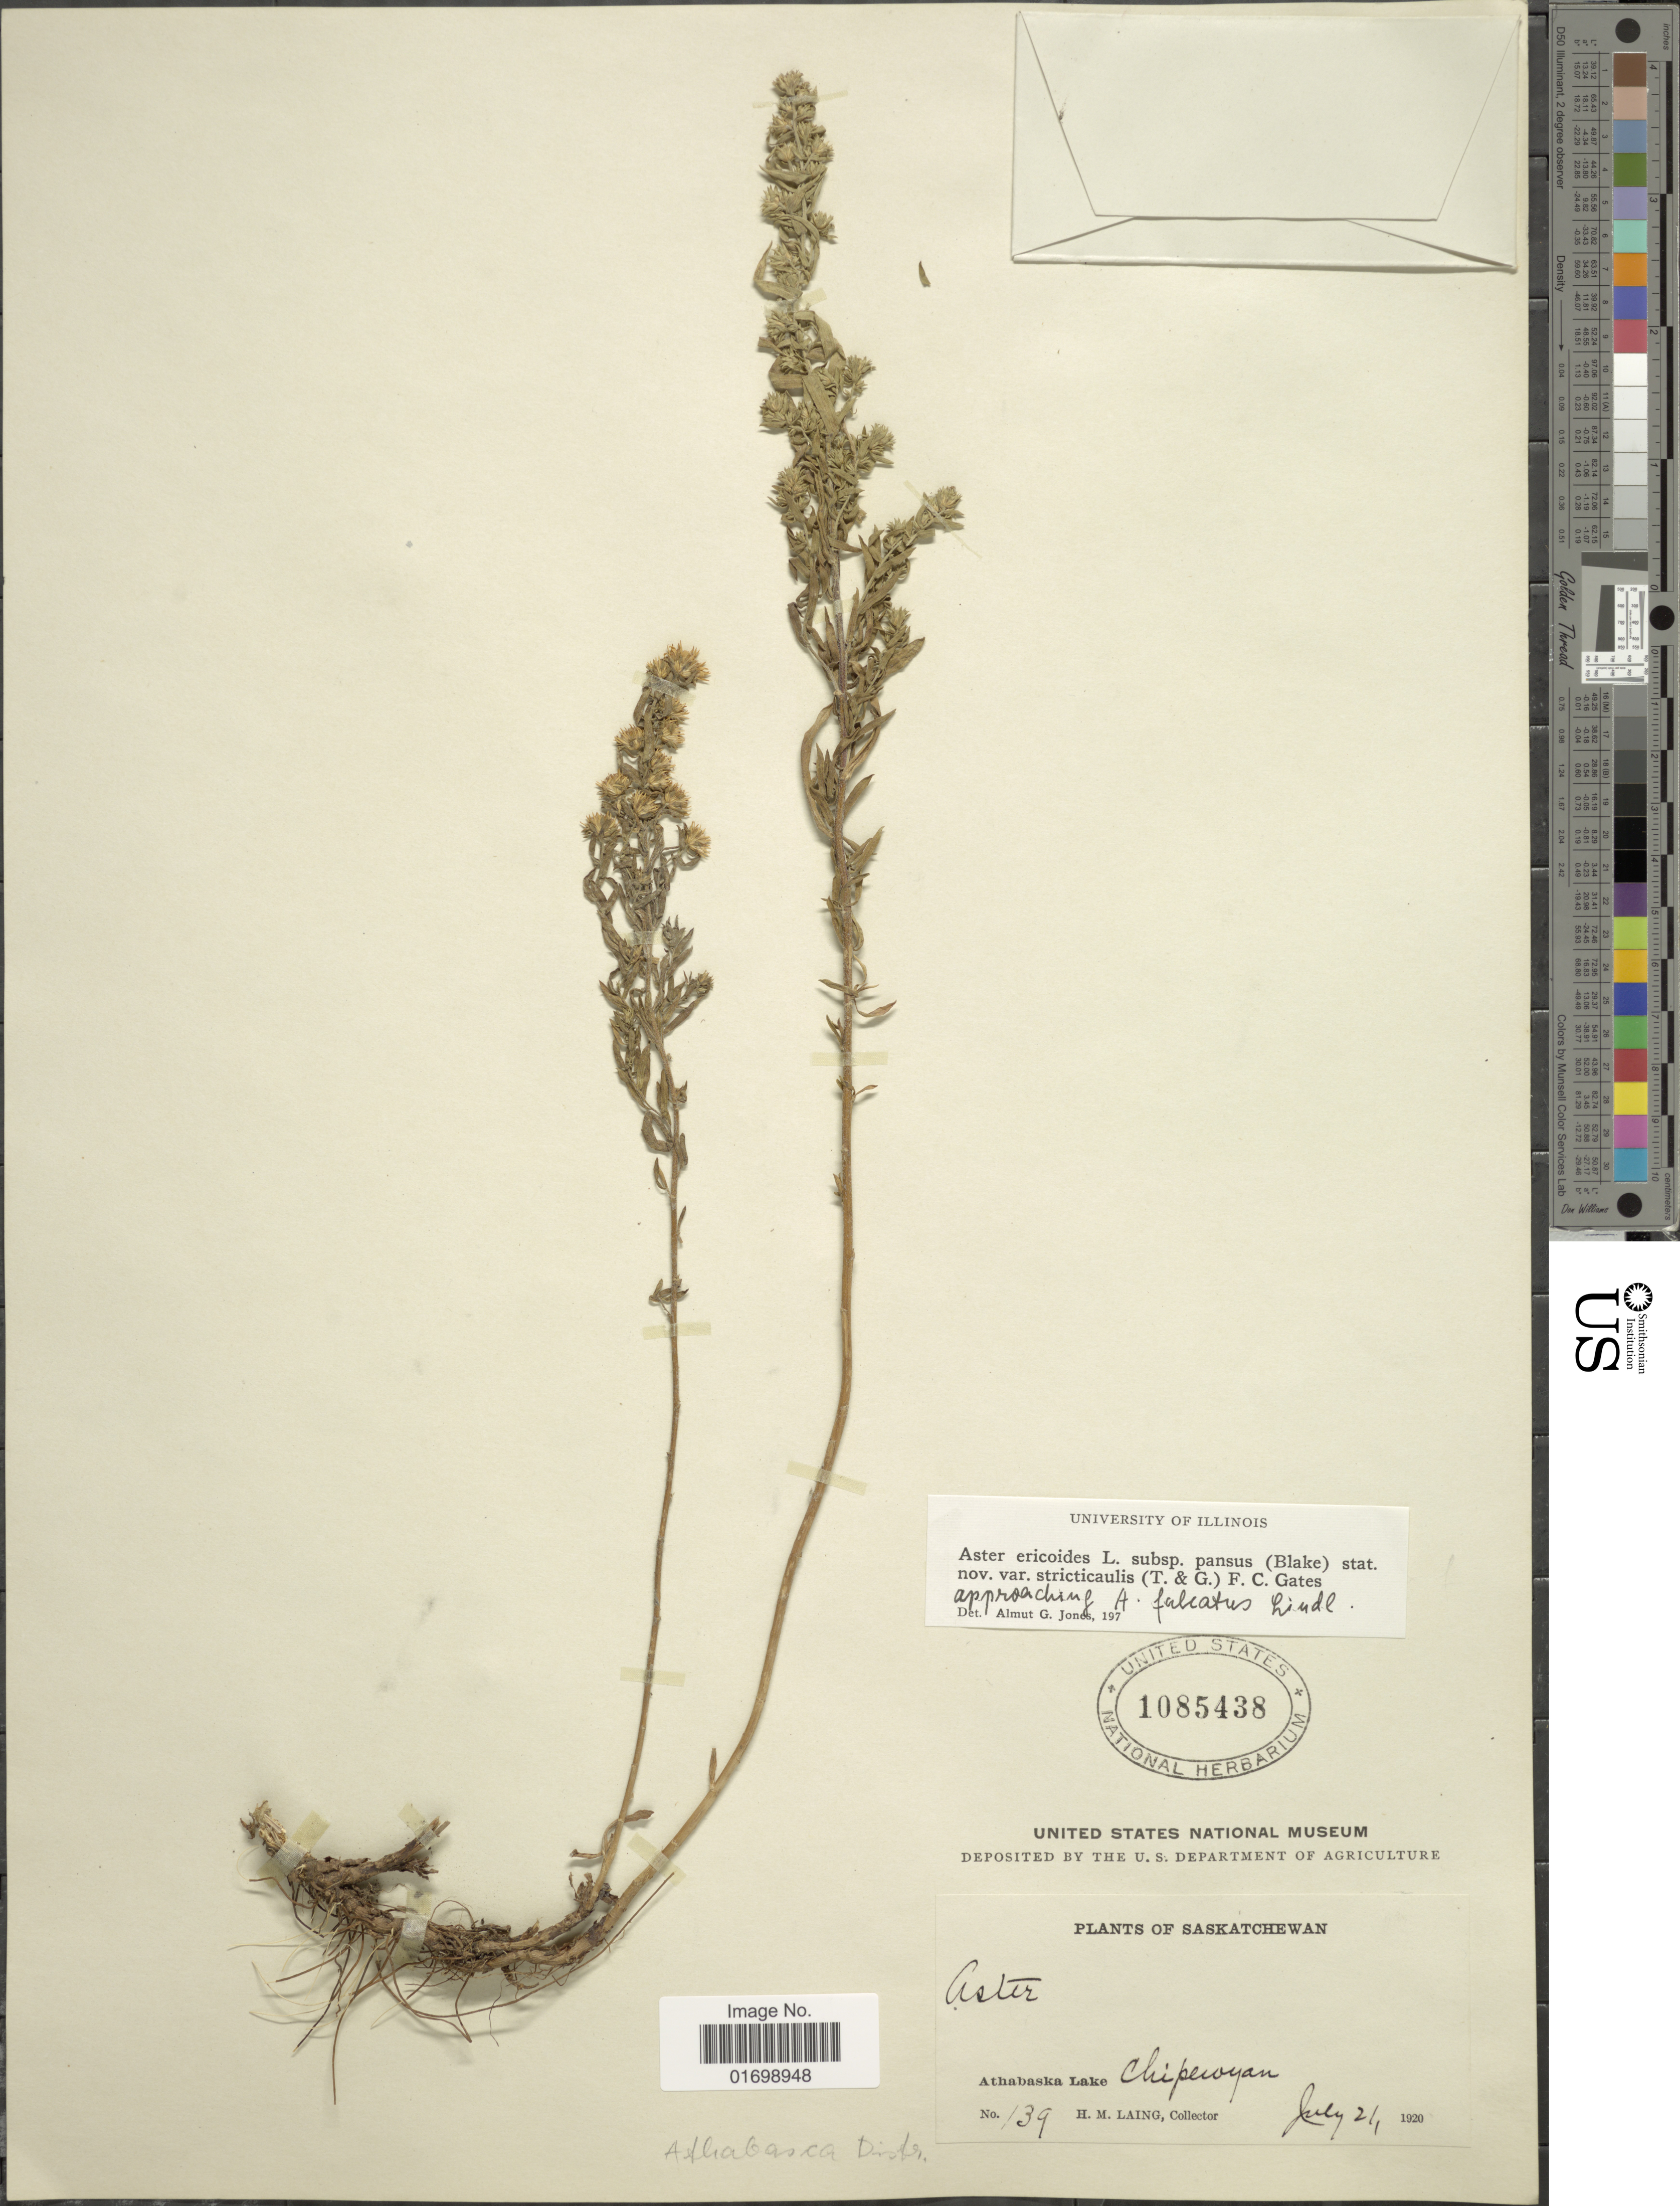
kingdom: Plantae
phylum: Tracheophyta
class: Magnoliopsida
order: Asterales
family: Asteraceae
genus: Symphyotrichum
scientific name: Symphyotrichum ericoides var. pansum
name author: (S.F. Blake) G.L. Nesom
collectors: H. Laing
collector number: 139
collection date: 1920-07-21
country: Canada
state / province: Saskatchewan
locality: Athabaska Lake Chipewyan.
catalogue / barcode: US 1085438